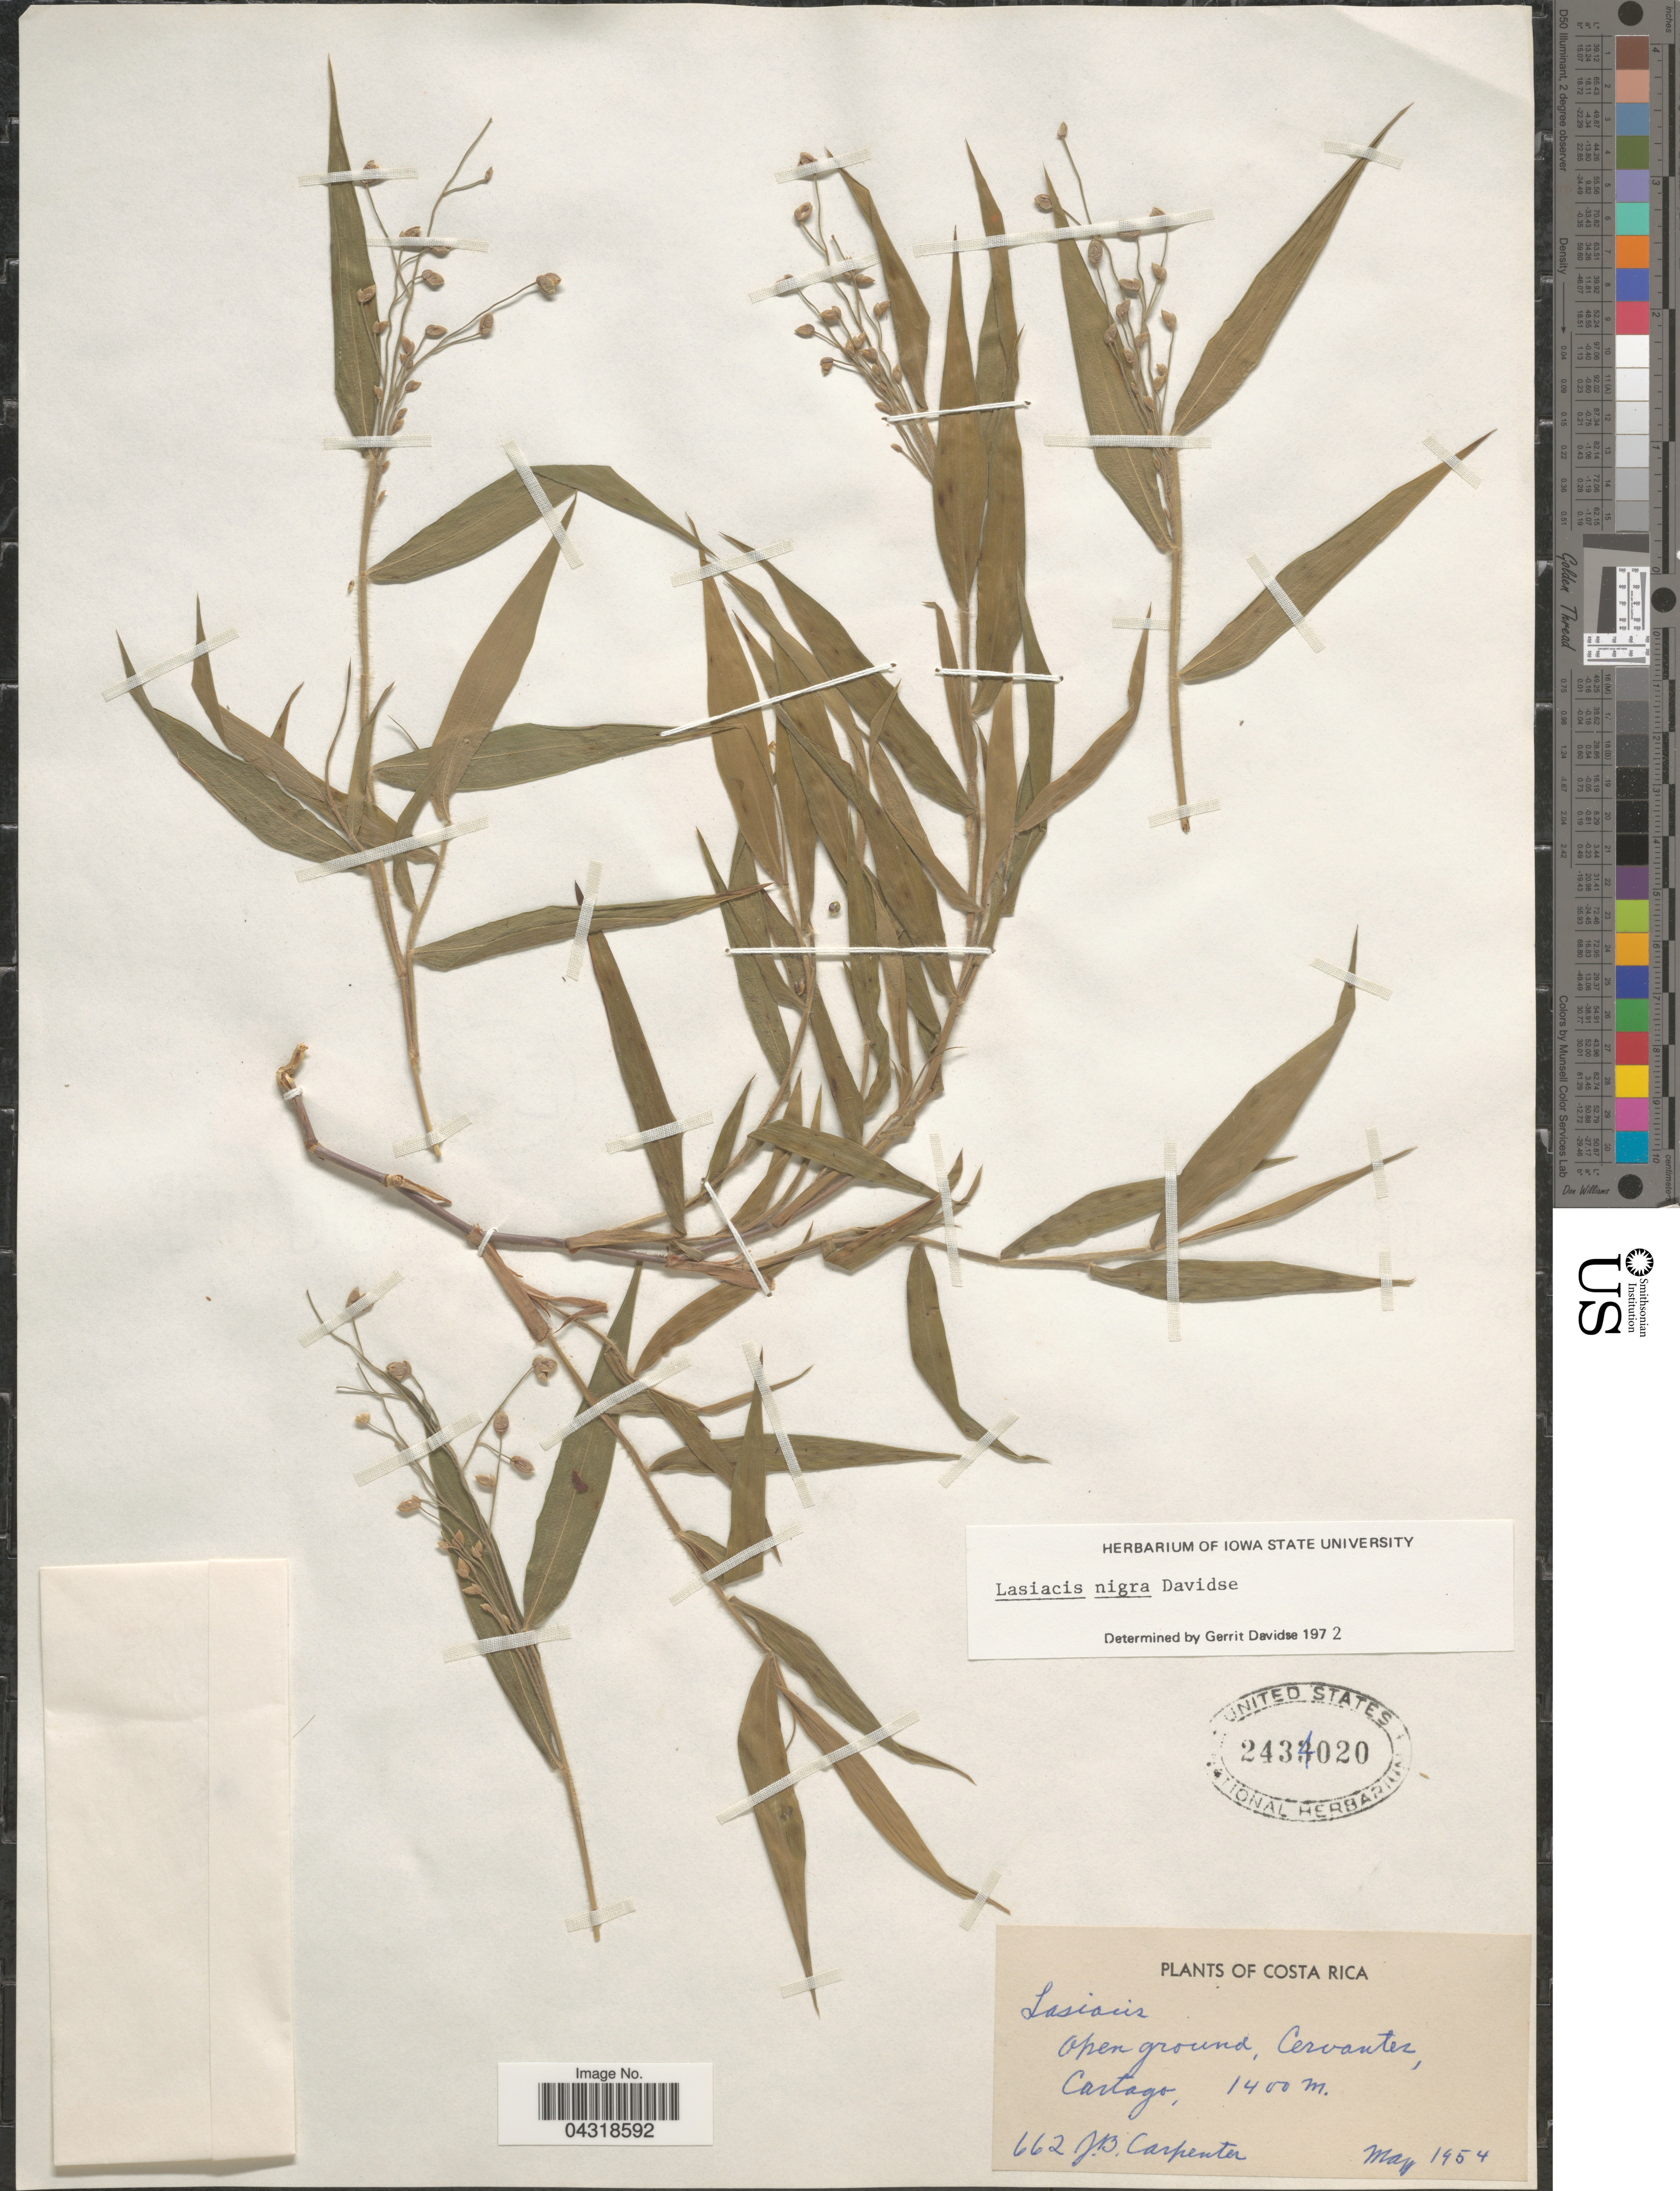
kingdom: Plantae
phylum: Tracheophyta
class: Liliopsida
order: Poales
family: Poaceae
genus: Lasiacis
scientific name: Lasiacis nigra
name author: Davidse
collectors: J. Carpenter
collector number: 662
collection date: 1954-05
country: Costa Rica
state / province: Cartago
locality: Open ground, Cervantes.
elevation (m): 1400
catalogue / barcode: US 2434020